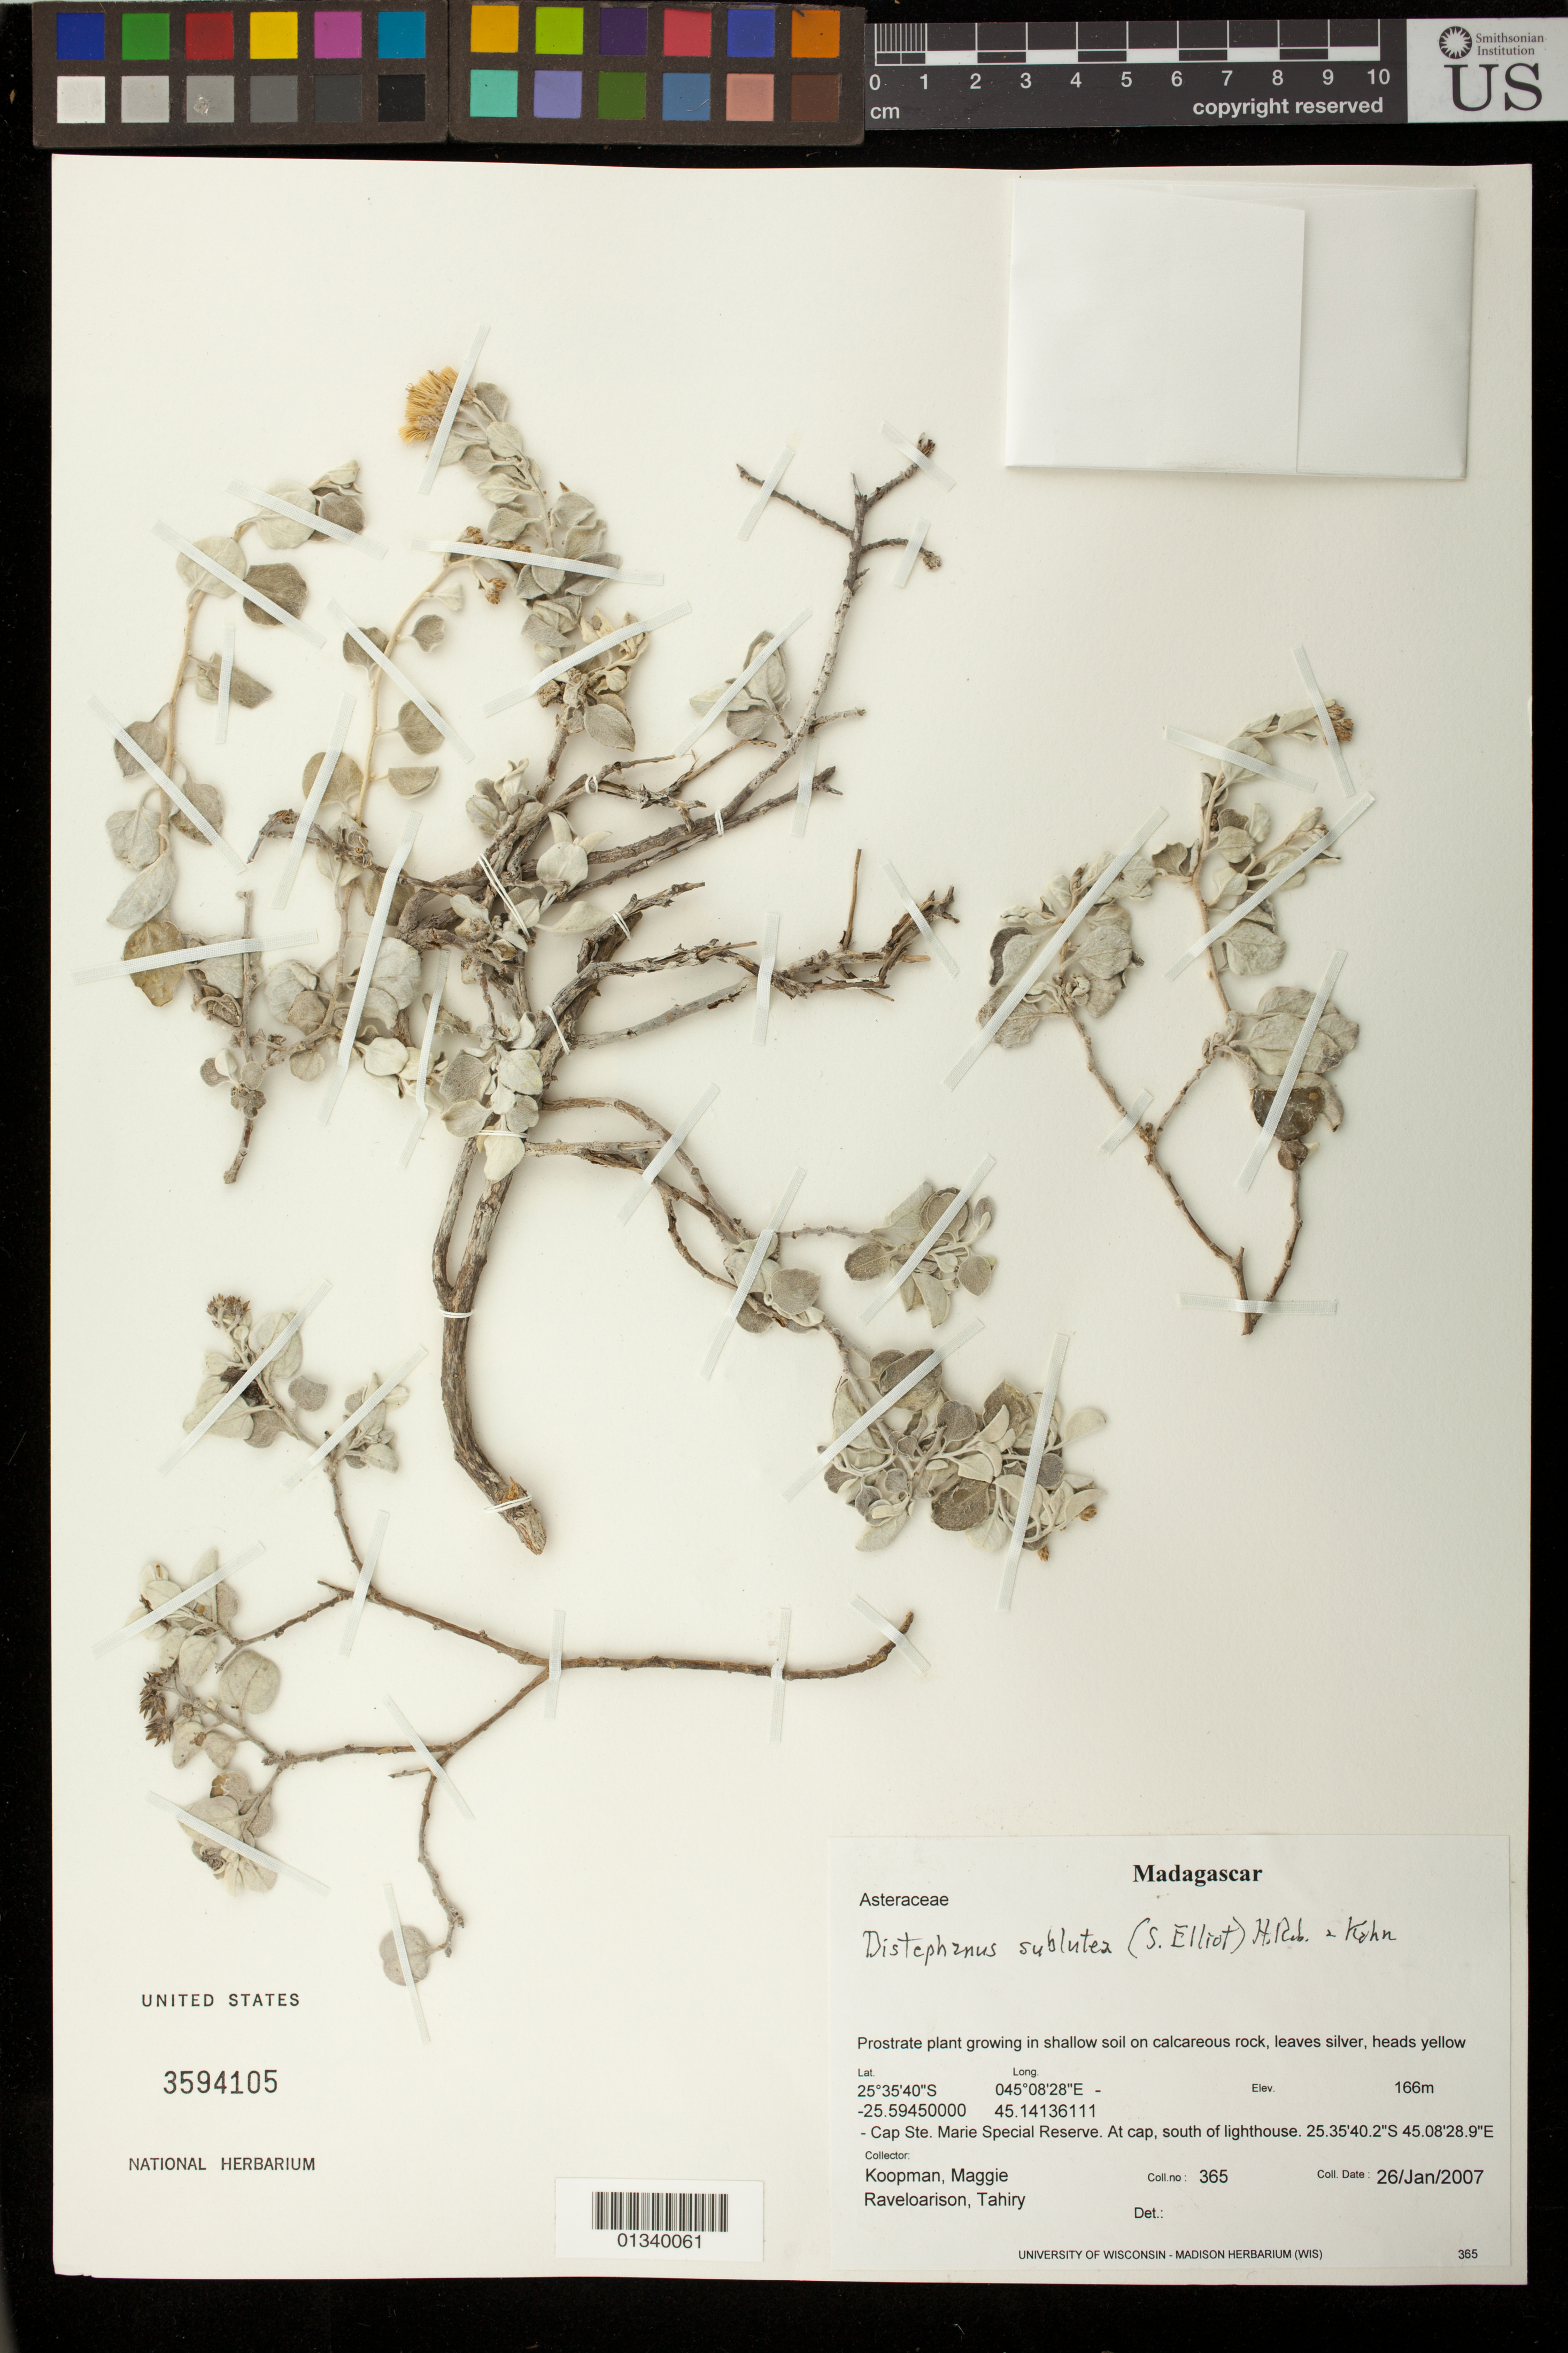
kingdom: Plantae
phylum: Tracheophyta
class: Magnoliopsida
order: Asterales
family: Asteraceae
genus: Distephanus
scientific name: Distephanus subluteus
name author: (Scott Elliot) H. Rob. & B. Kahn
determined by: Robinson, Harold E., (US)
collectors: M. M. Koopman & T. Raveloarison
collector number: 365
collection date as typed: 26 January 2007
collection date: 2007-01-26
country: Madagascar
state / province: Androy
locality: Cap Ste. Marie Special Reserve. At cap. south of lighthouse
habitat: Growing in shallow soil on calcareous rock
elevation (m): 166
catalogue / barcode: US 3594105